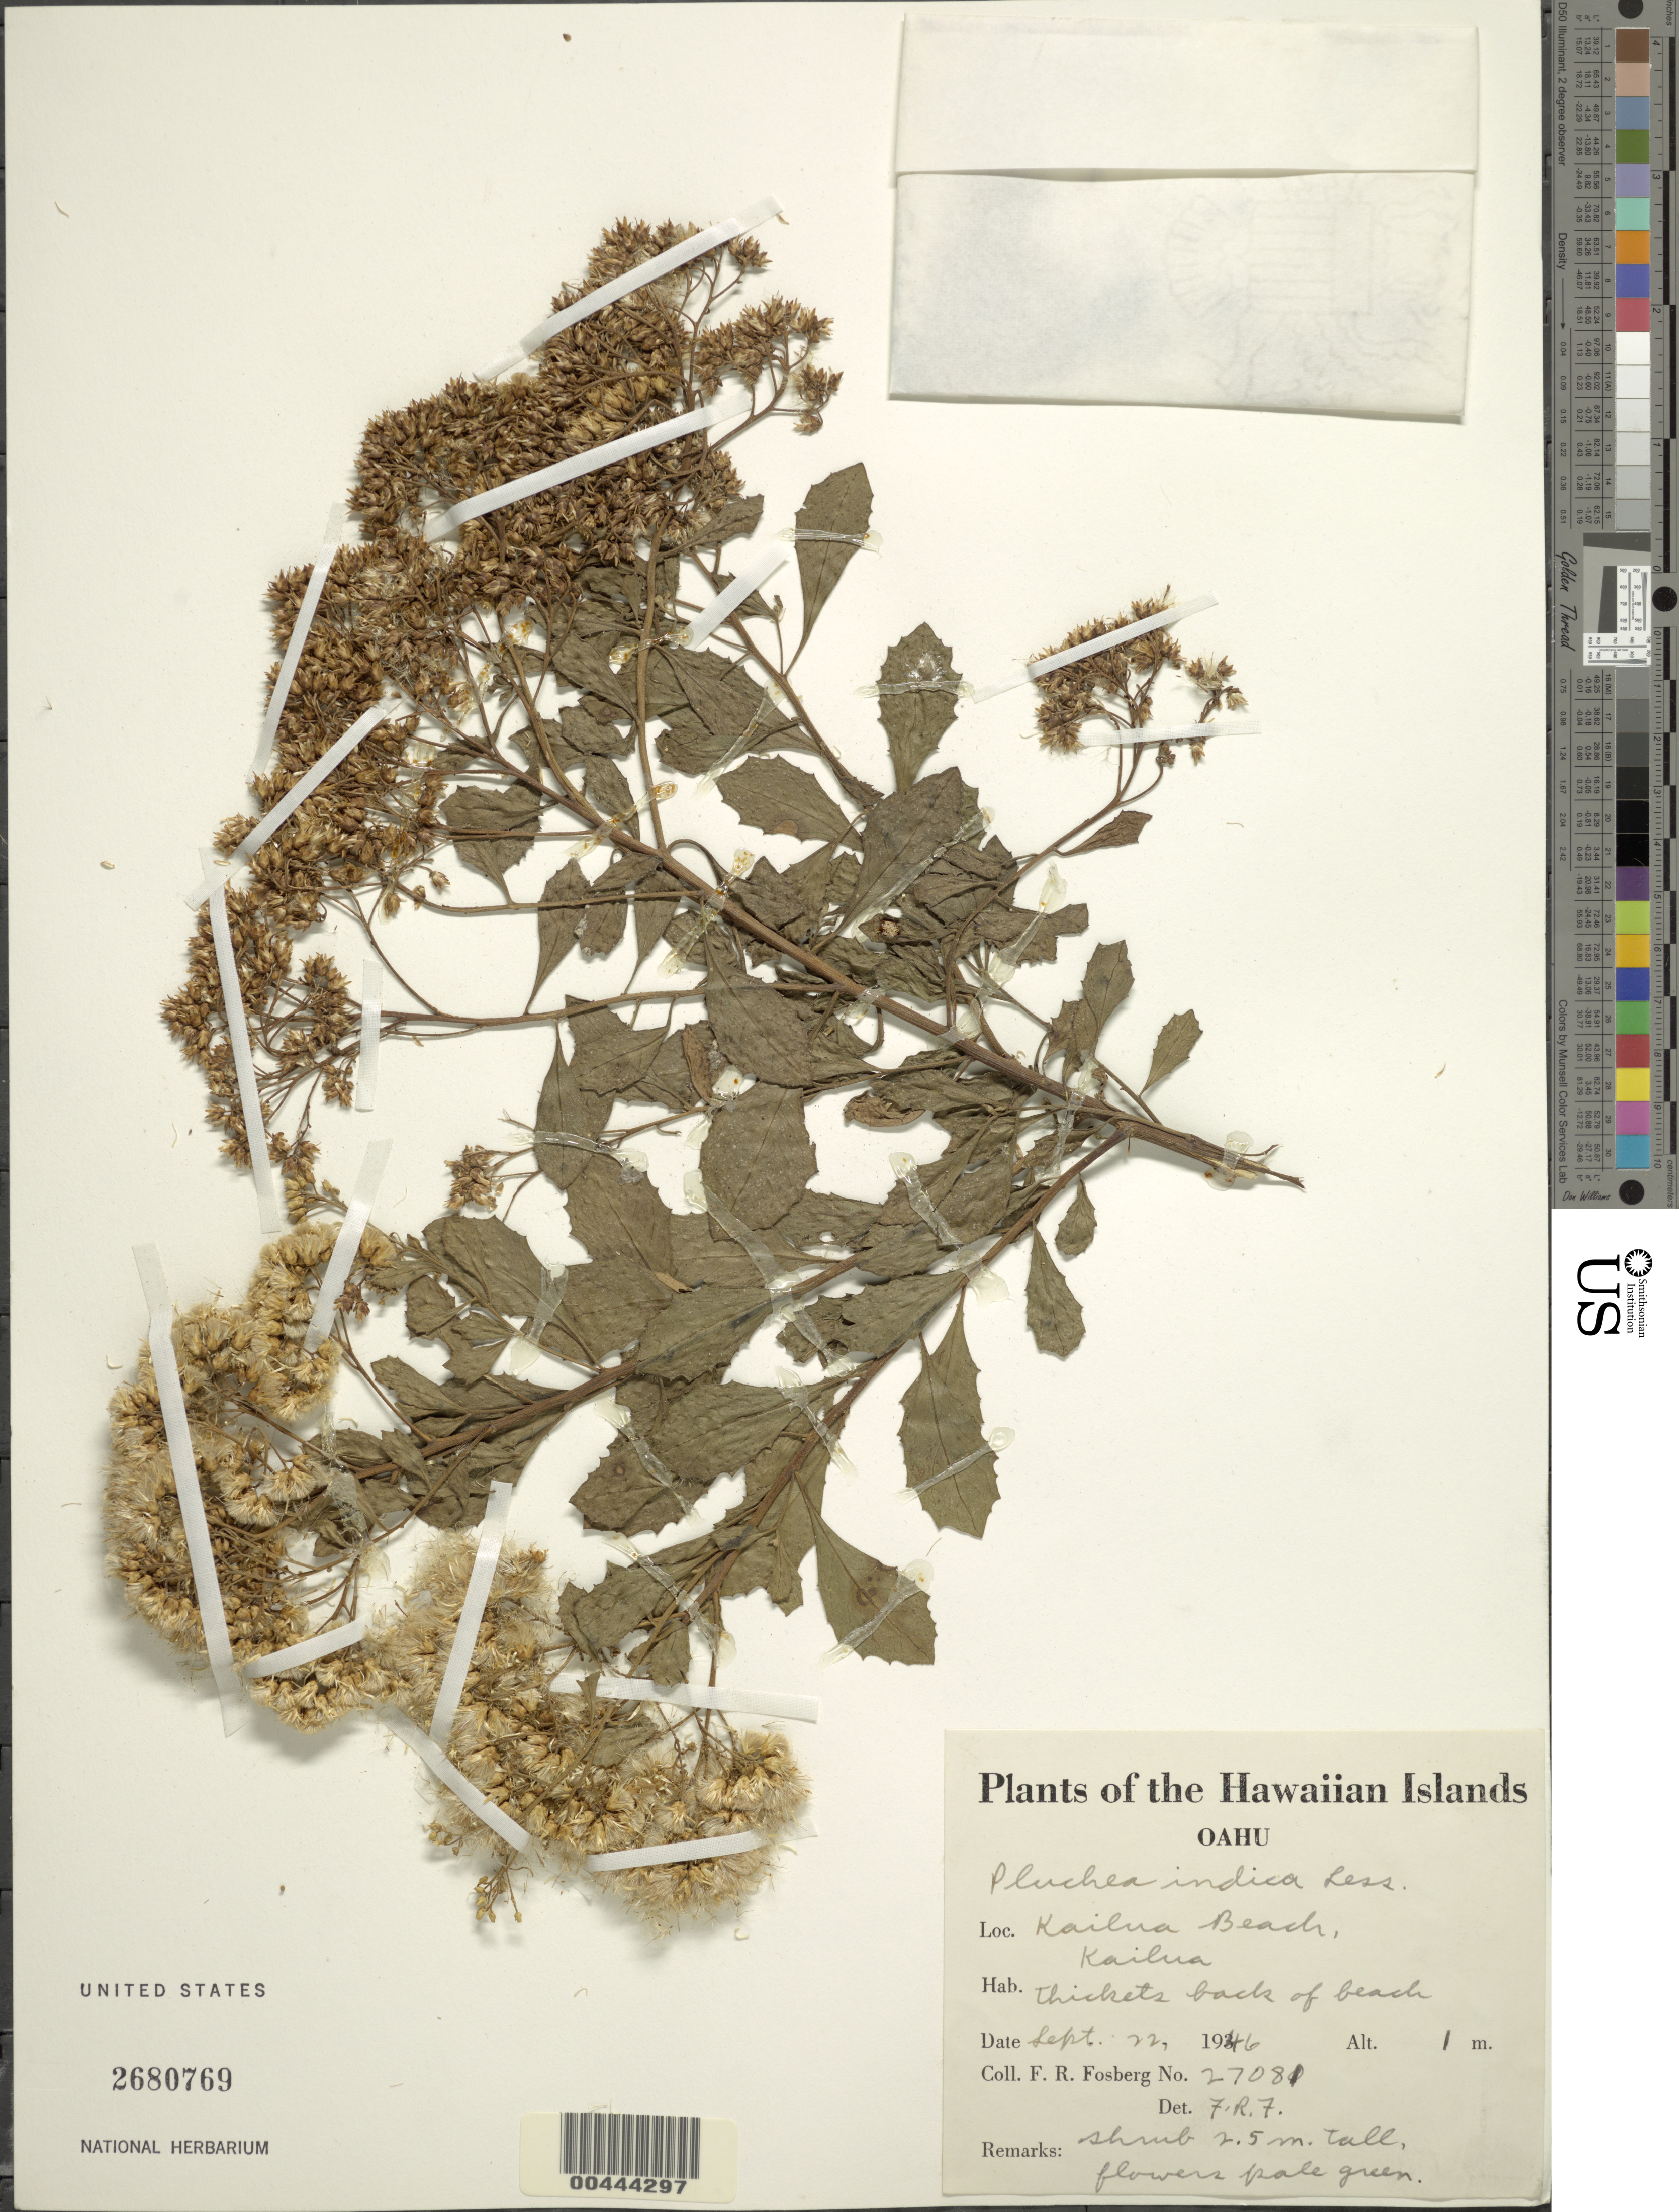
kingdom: Plantae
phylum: Tracheophyta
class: Magnoliopsida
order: Asterales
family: Asteraceae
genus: Pluchea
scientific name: Pluchea indica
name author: (L.) Less.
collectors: F. R. Fosberg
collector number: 27081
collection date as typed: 22 Sep 1946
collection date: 1946-09-22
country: United States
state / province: Hawaii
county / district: Honolulu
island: Oahu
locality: Kailua Beach, Kailua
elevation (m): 1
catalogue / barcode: US 2680769